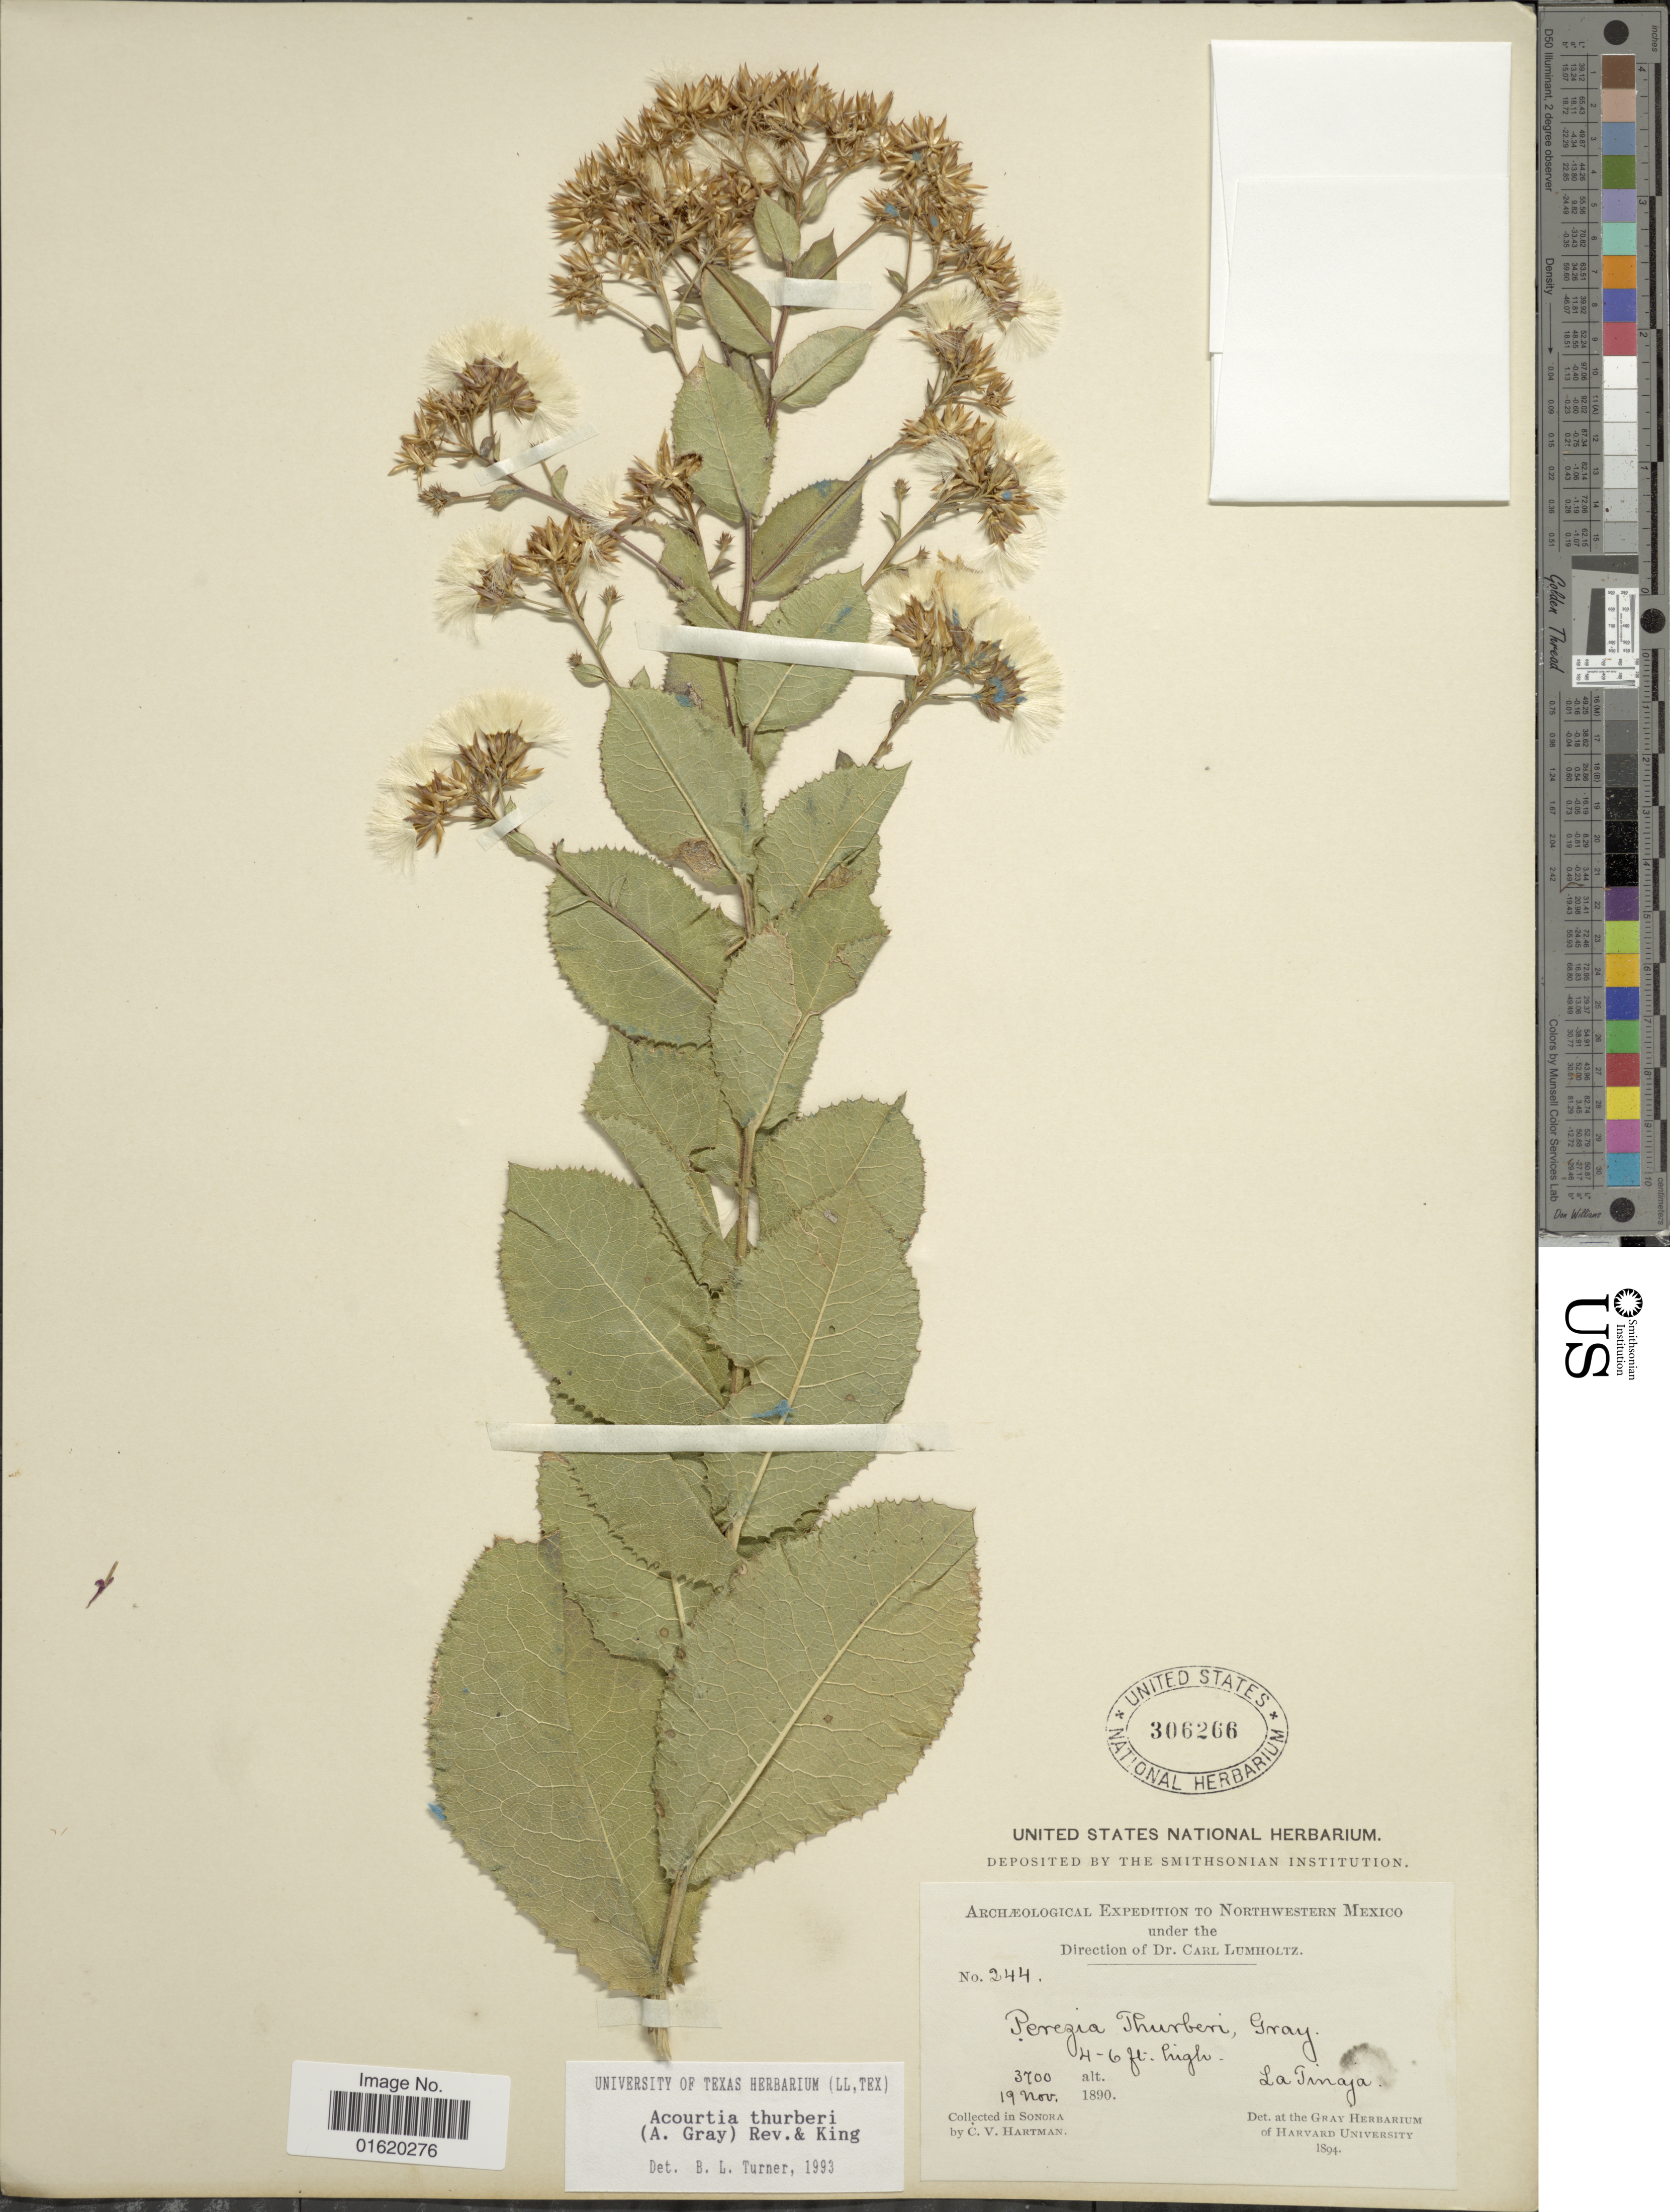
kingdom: Plantae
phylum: Tracheophyta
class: Magnoliopsida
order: Asterales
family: Asteraceae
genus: Acourtia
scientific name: Acourtia mexicana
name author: (Lag. ex D. Don) H. Rob.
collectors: C. V. Hartman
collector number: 244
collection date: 1890-11-19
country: Mexico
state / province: Sonora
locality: La Tinaja,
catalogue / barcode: US 306266